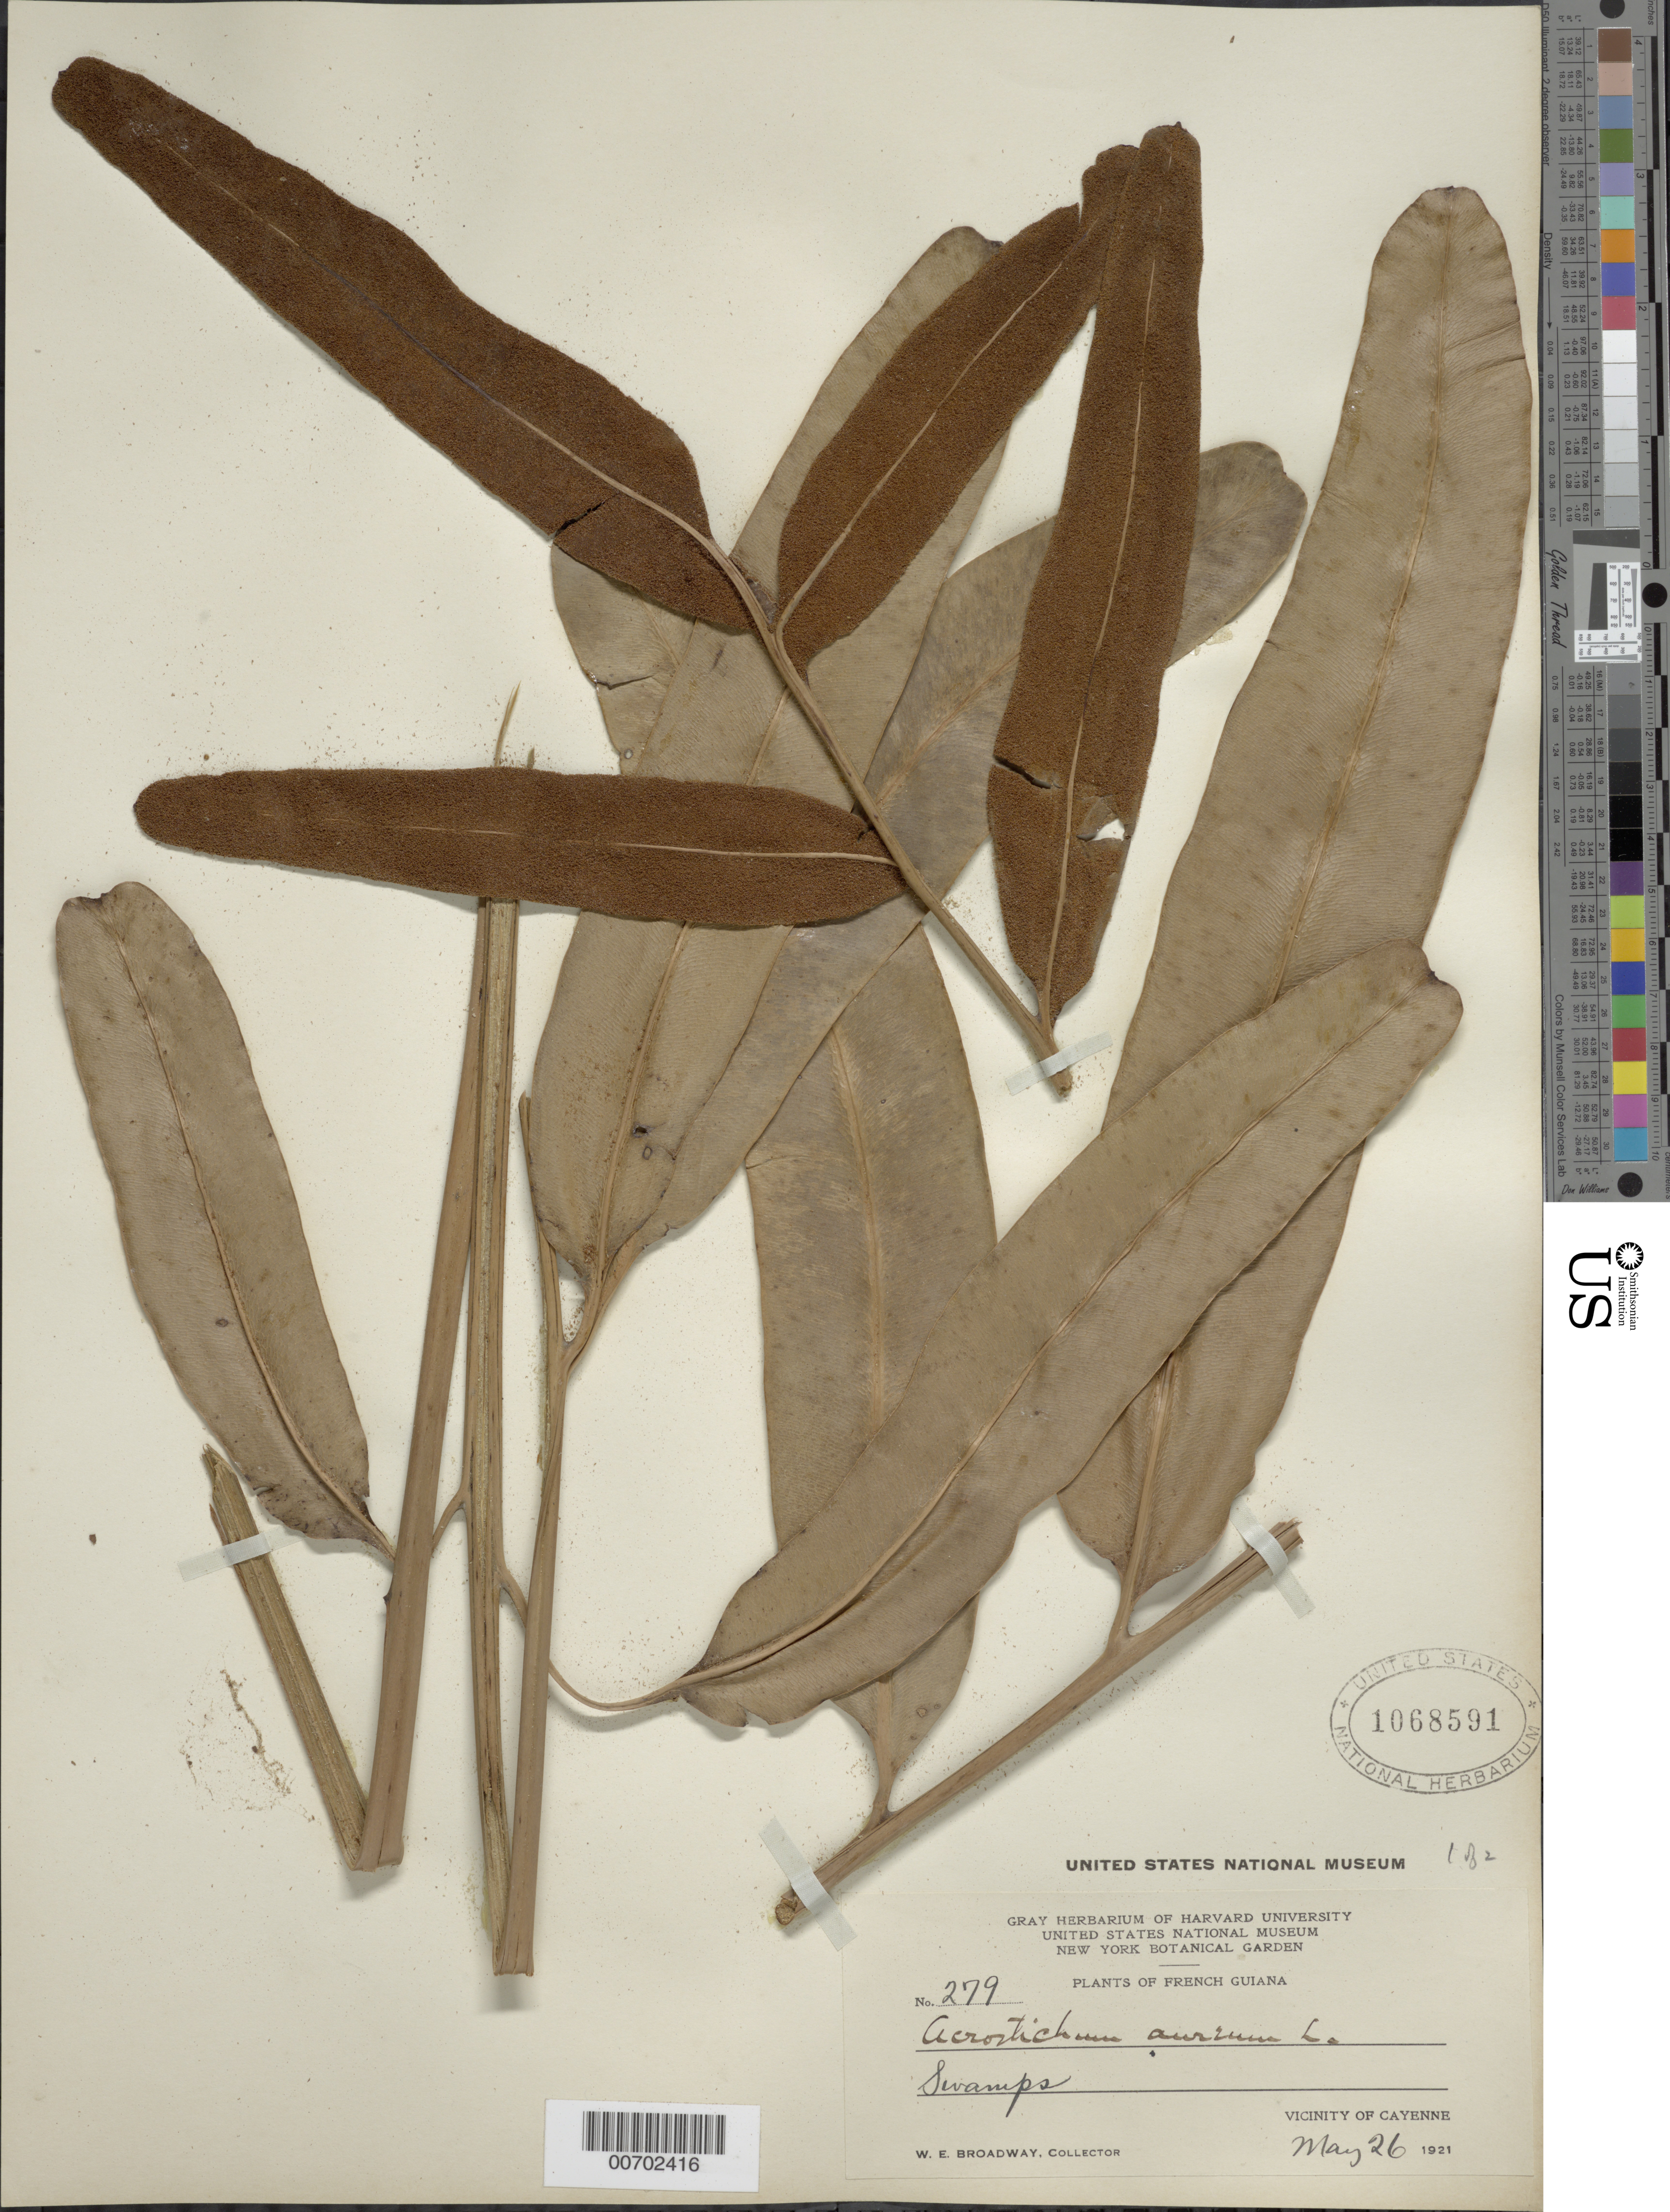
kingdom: Plantae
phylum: Tracheophyta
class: Polypodiopsida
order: Polypodiales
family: Pteridaceae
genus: Acrostichum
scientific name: Acrostichum aureum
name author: L.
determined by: Cremers, Georges A.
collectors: W. E. Broadway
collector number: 279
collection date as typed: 26-May-21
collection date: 1921-05-26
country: French Guiana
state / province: Cayenne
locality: Cayenne, vic.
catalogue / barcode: US 1068591